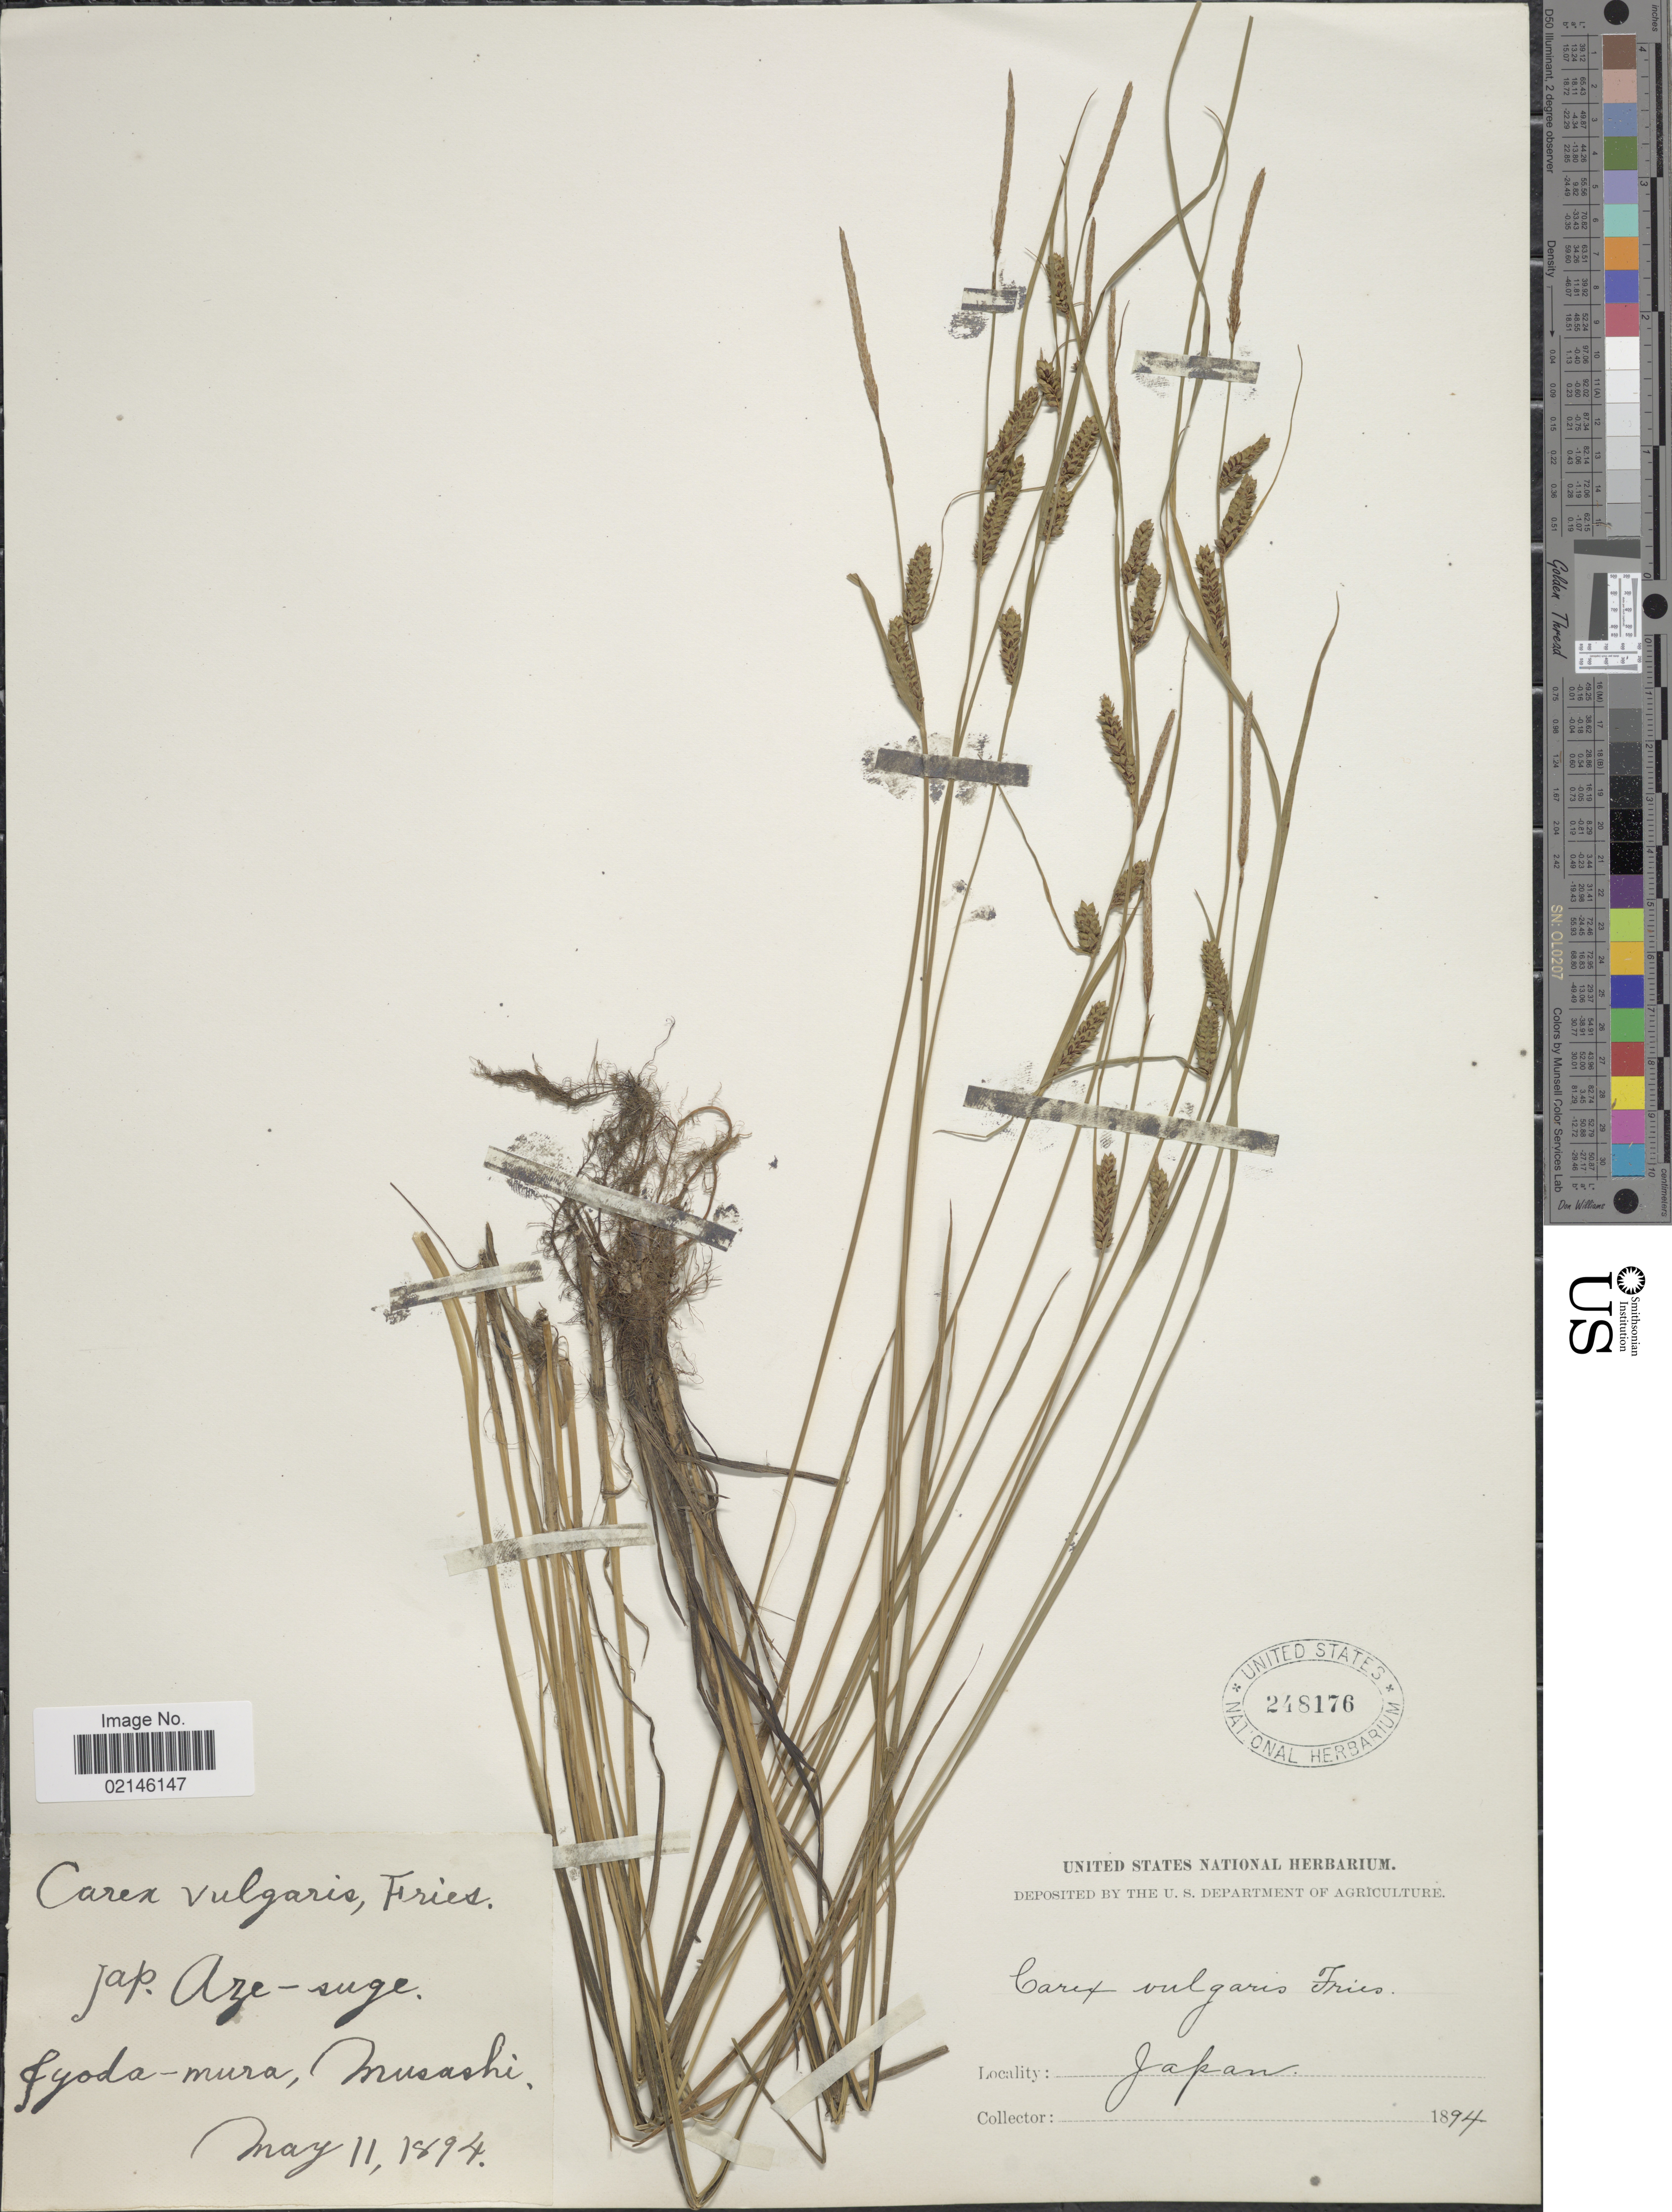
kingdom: Plantae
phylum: Tracheophyta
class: Liliopsida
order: Poales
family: Cyperaceae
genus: Carex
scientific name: Carex sp.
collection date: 1894-05-11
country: Japan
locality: Iyoda-mura.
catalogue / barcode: US 248176